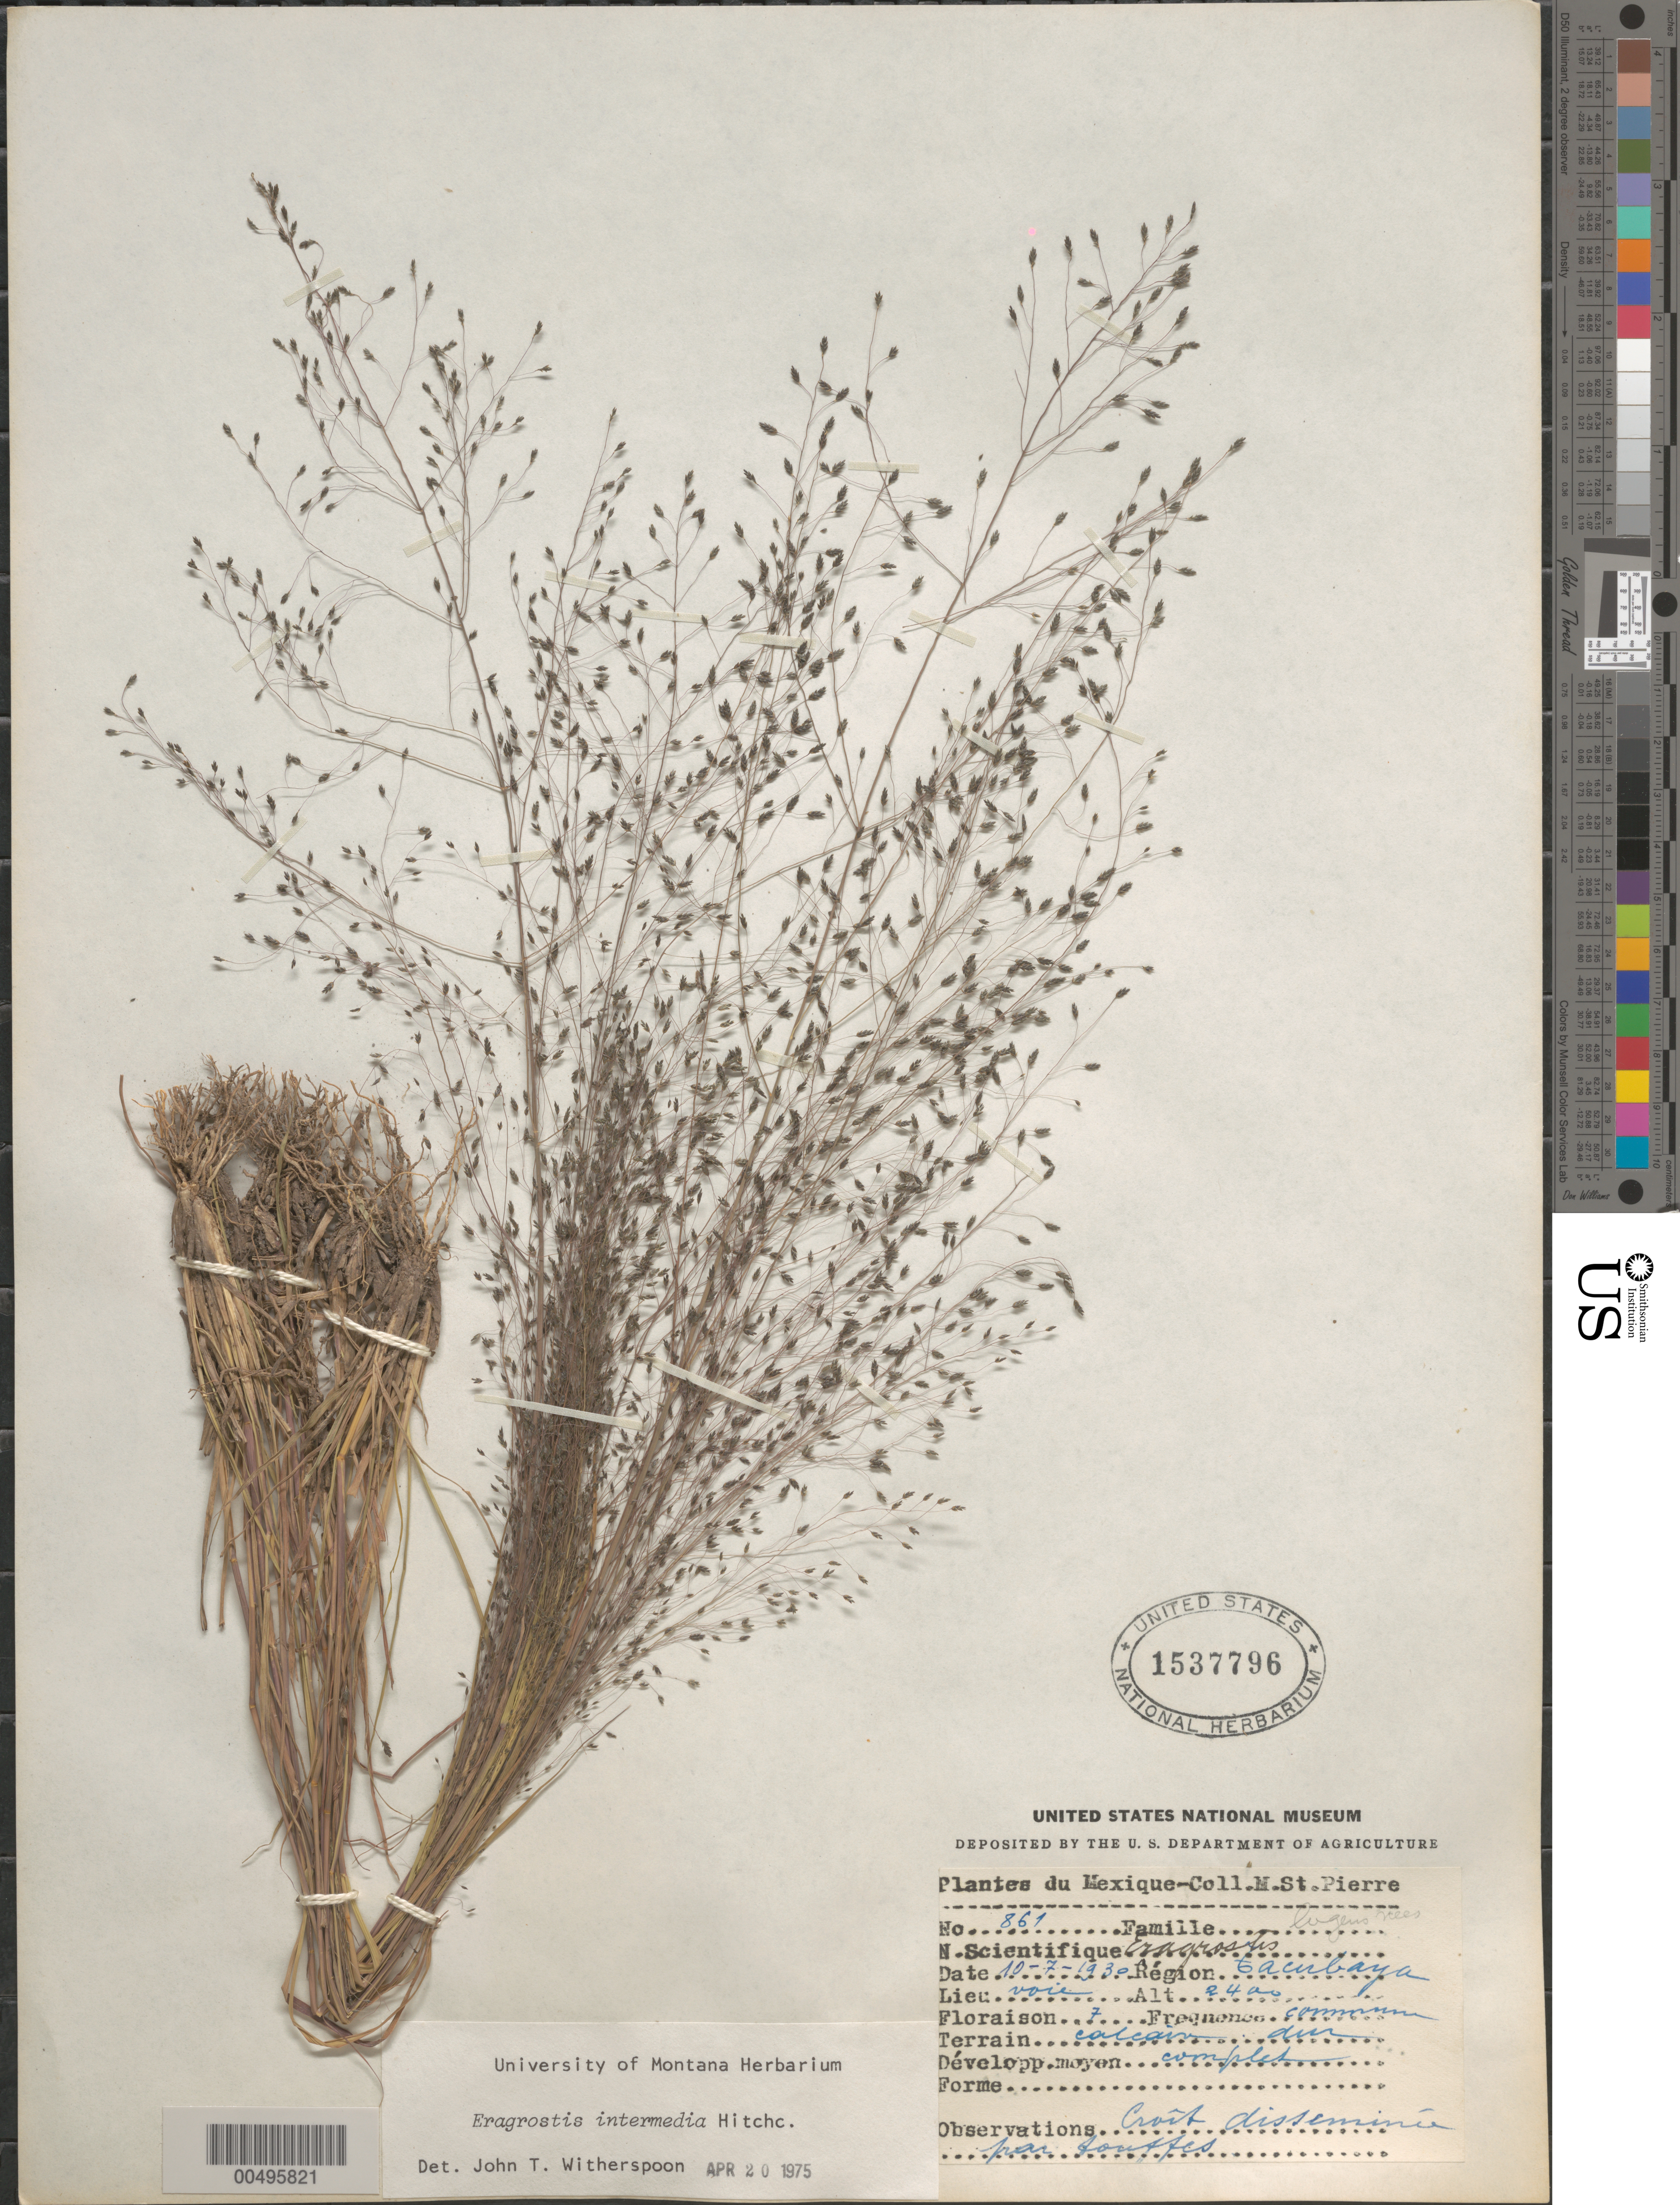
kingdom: Plantae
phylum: Tracheophyta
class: Liliopsida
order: Poales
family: Poaceae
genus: Eragrostis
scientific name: Eragrostis intermedia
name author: Hitchc.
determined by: Witherspoon, John T.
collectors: M. Saint-Pierre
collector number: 861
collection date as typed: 10 Jul 1930 or 7 Oct 1930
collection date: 1930-07-10 or 1930-10-07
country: Mexico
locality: Tacubaya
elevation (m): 2400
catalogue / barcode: US 1537796